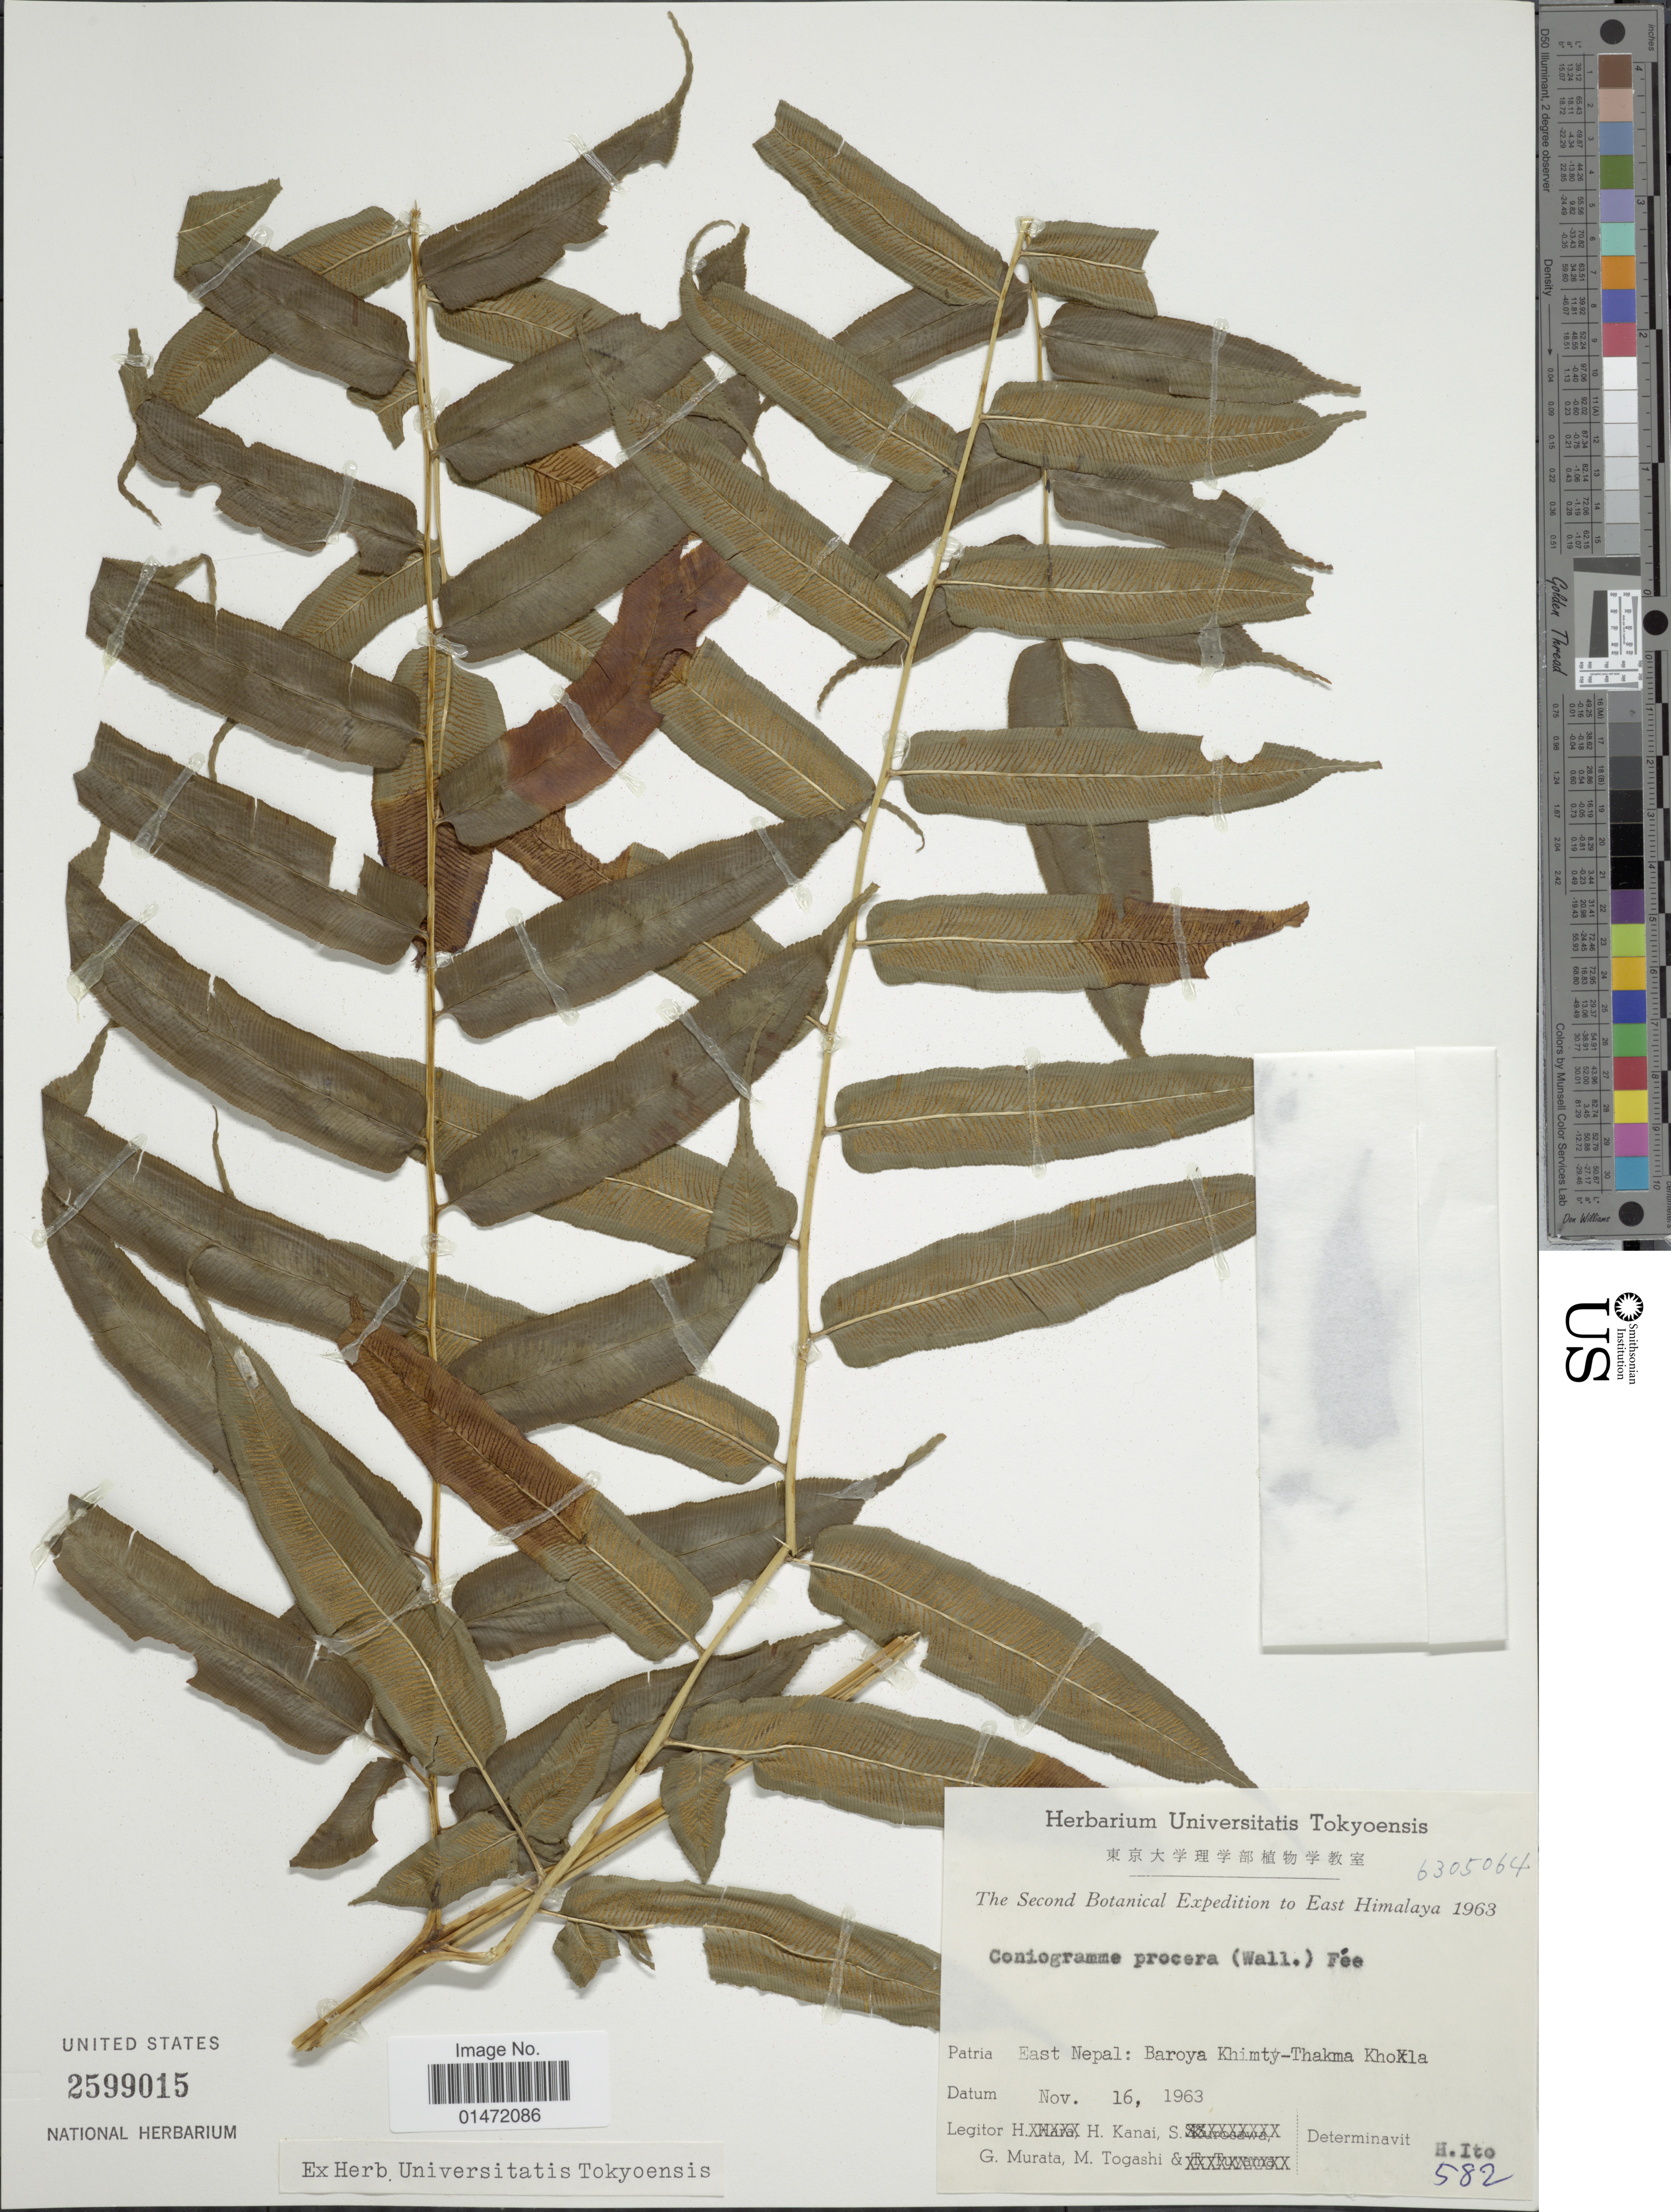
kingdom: Plantae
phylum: Tracheophyta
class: Polypodiopsida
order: Polypodiales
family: Pteridaceae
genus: Coniogramme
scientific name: Coniogramme procera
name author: (Wall.) Fée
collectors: H. Kanai, G. Murata & M. Togashi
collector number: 6305064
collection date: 1963-11-16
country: Nepal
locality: East Nepal: Baroya Khimty-Thakma Khola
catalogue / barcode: US 2599015